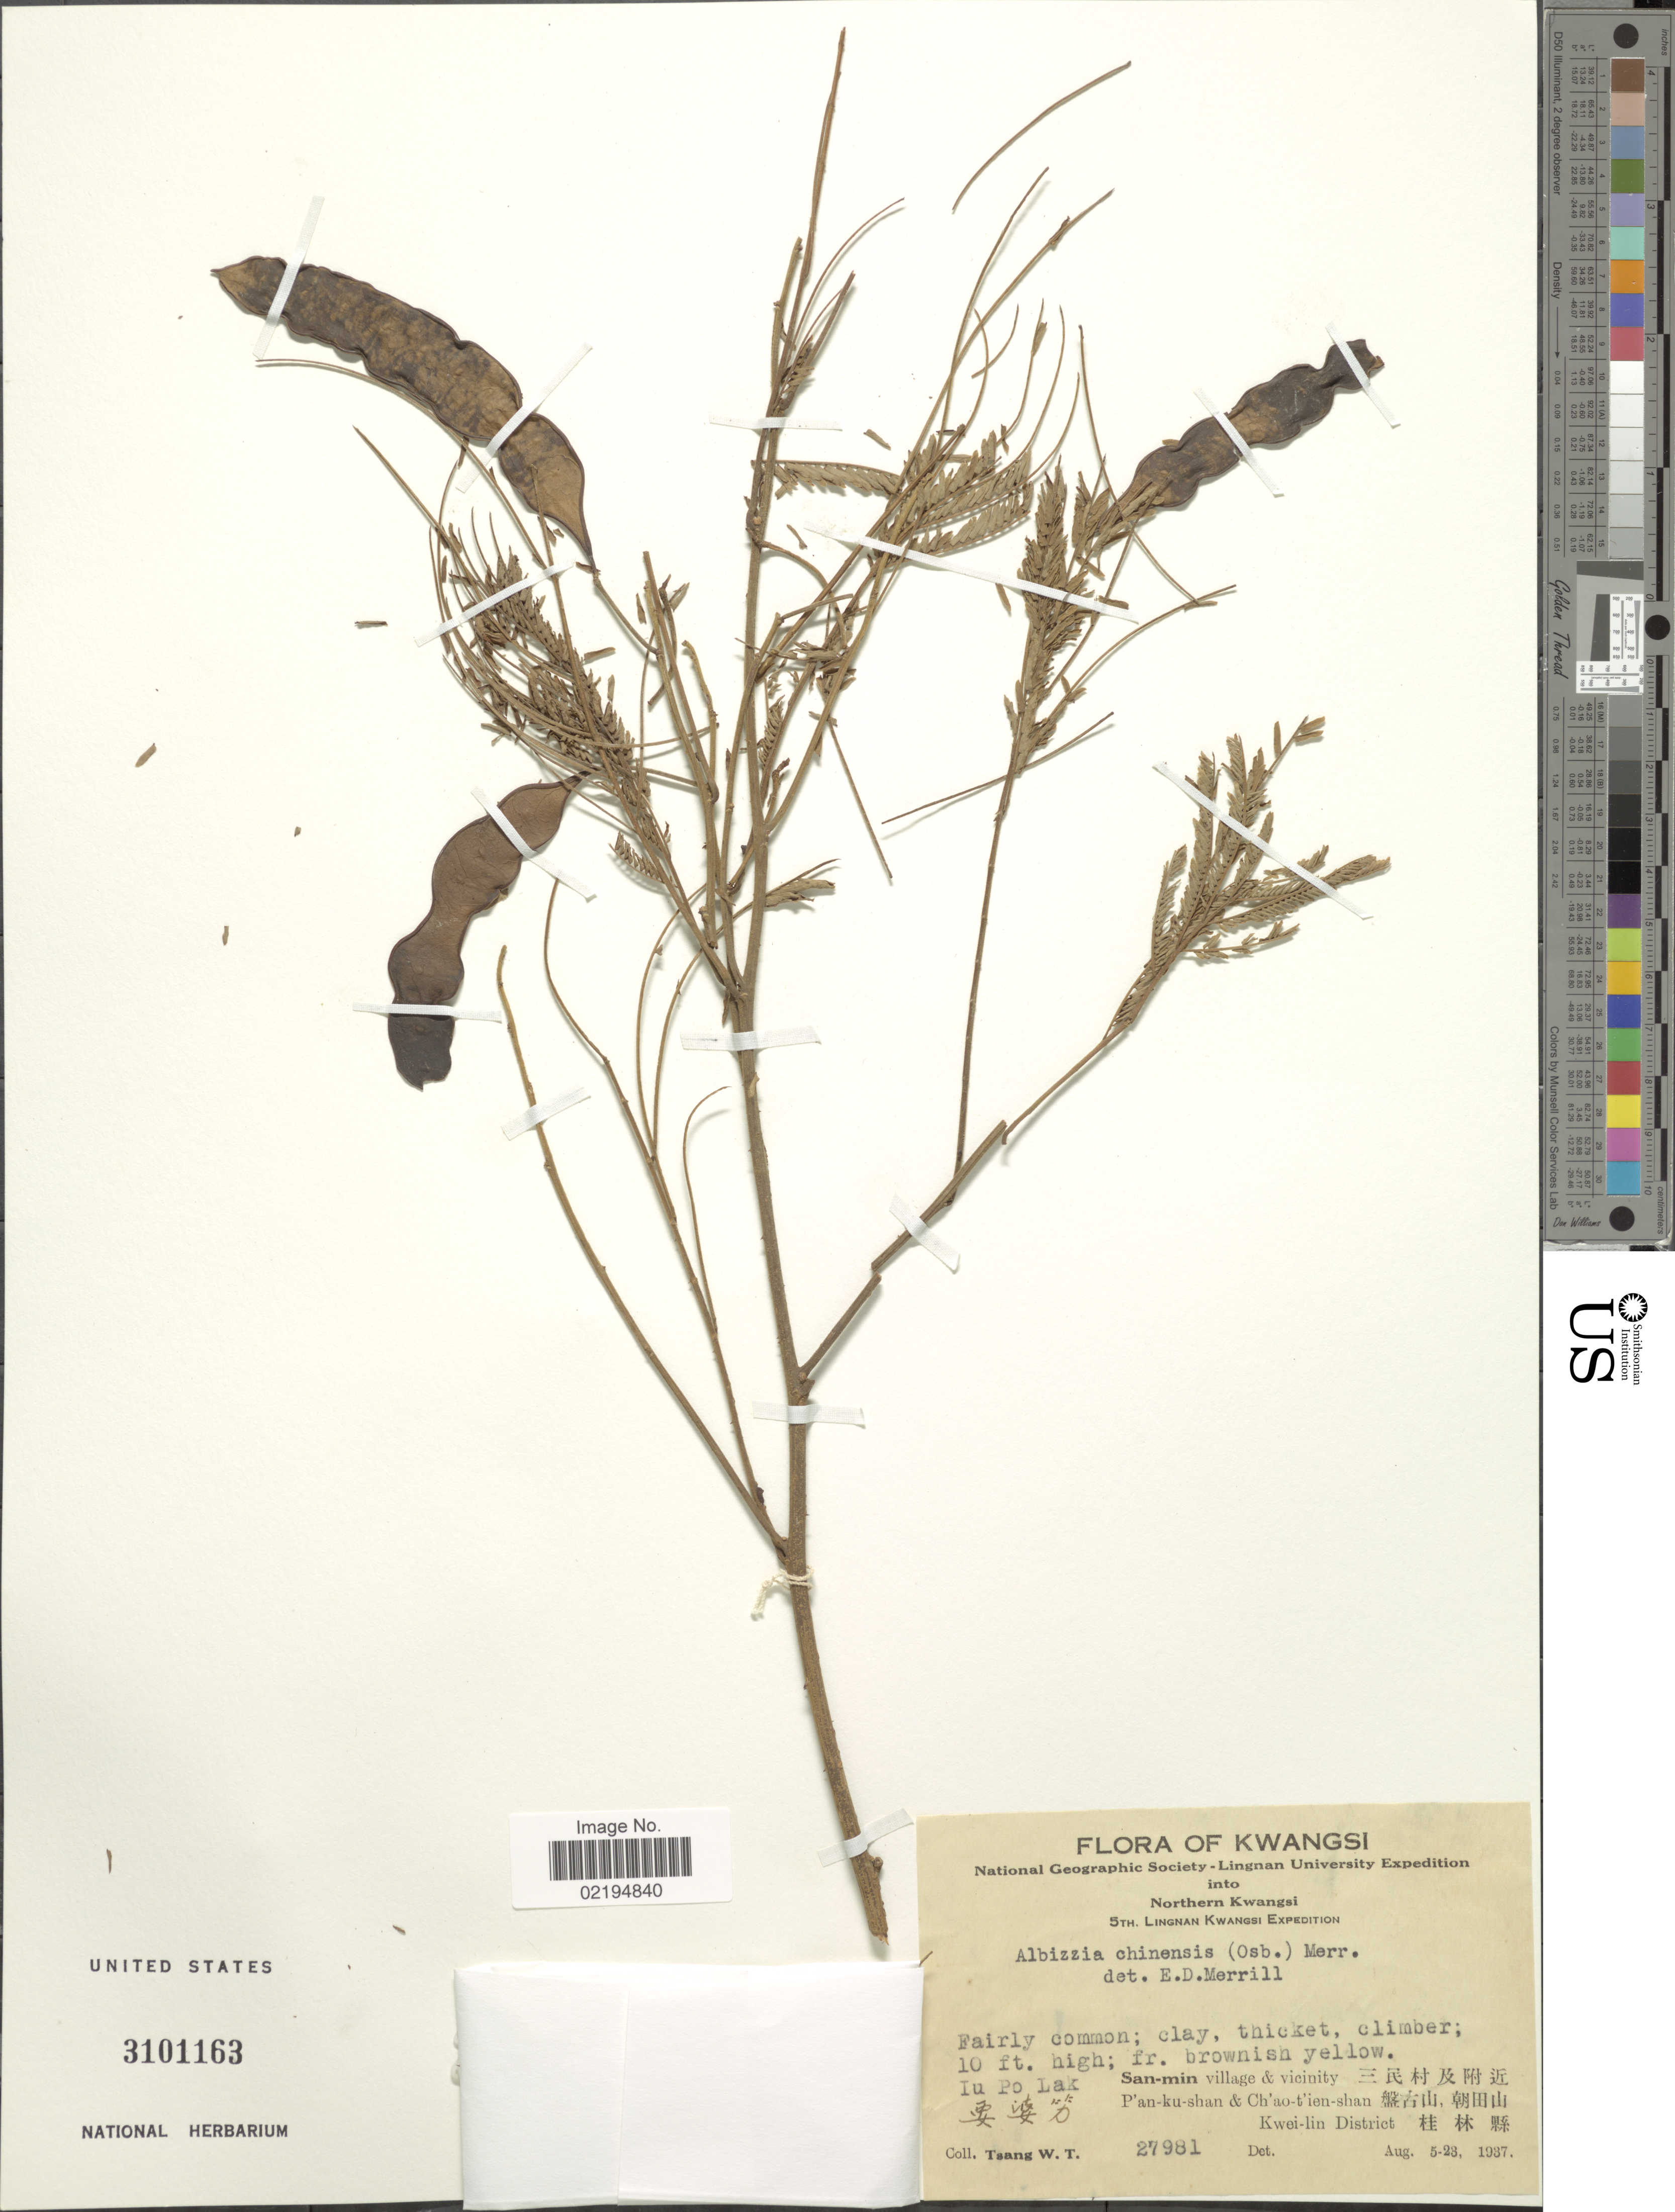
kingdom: Plantae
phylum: Tracheophyta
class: Magnoliopsida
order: Fabales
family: Fabaceae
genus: Albizia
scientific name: Albizia chinensis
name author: (Osbeck) Merr.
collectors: W. T. Tsang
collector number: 27981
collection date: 1937-08-05/1937-08-23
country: China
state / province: Guangxi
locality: Kwangsi, Northern Kwangsi, Iu Po Lak, San-min village & vicinity, P'an-ku-shan & Ch'ao-t'ien-shan, Kwei-lin District.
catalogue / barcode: US 3101163